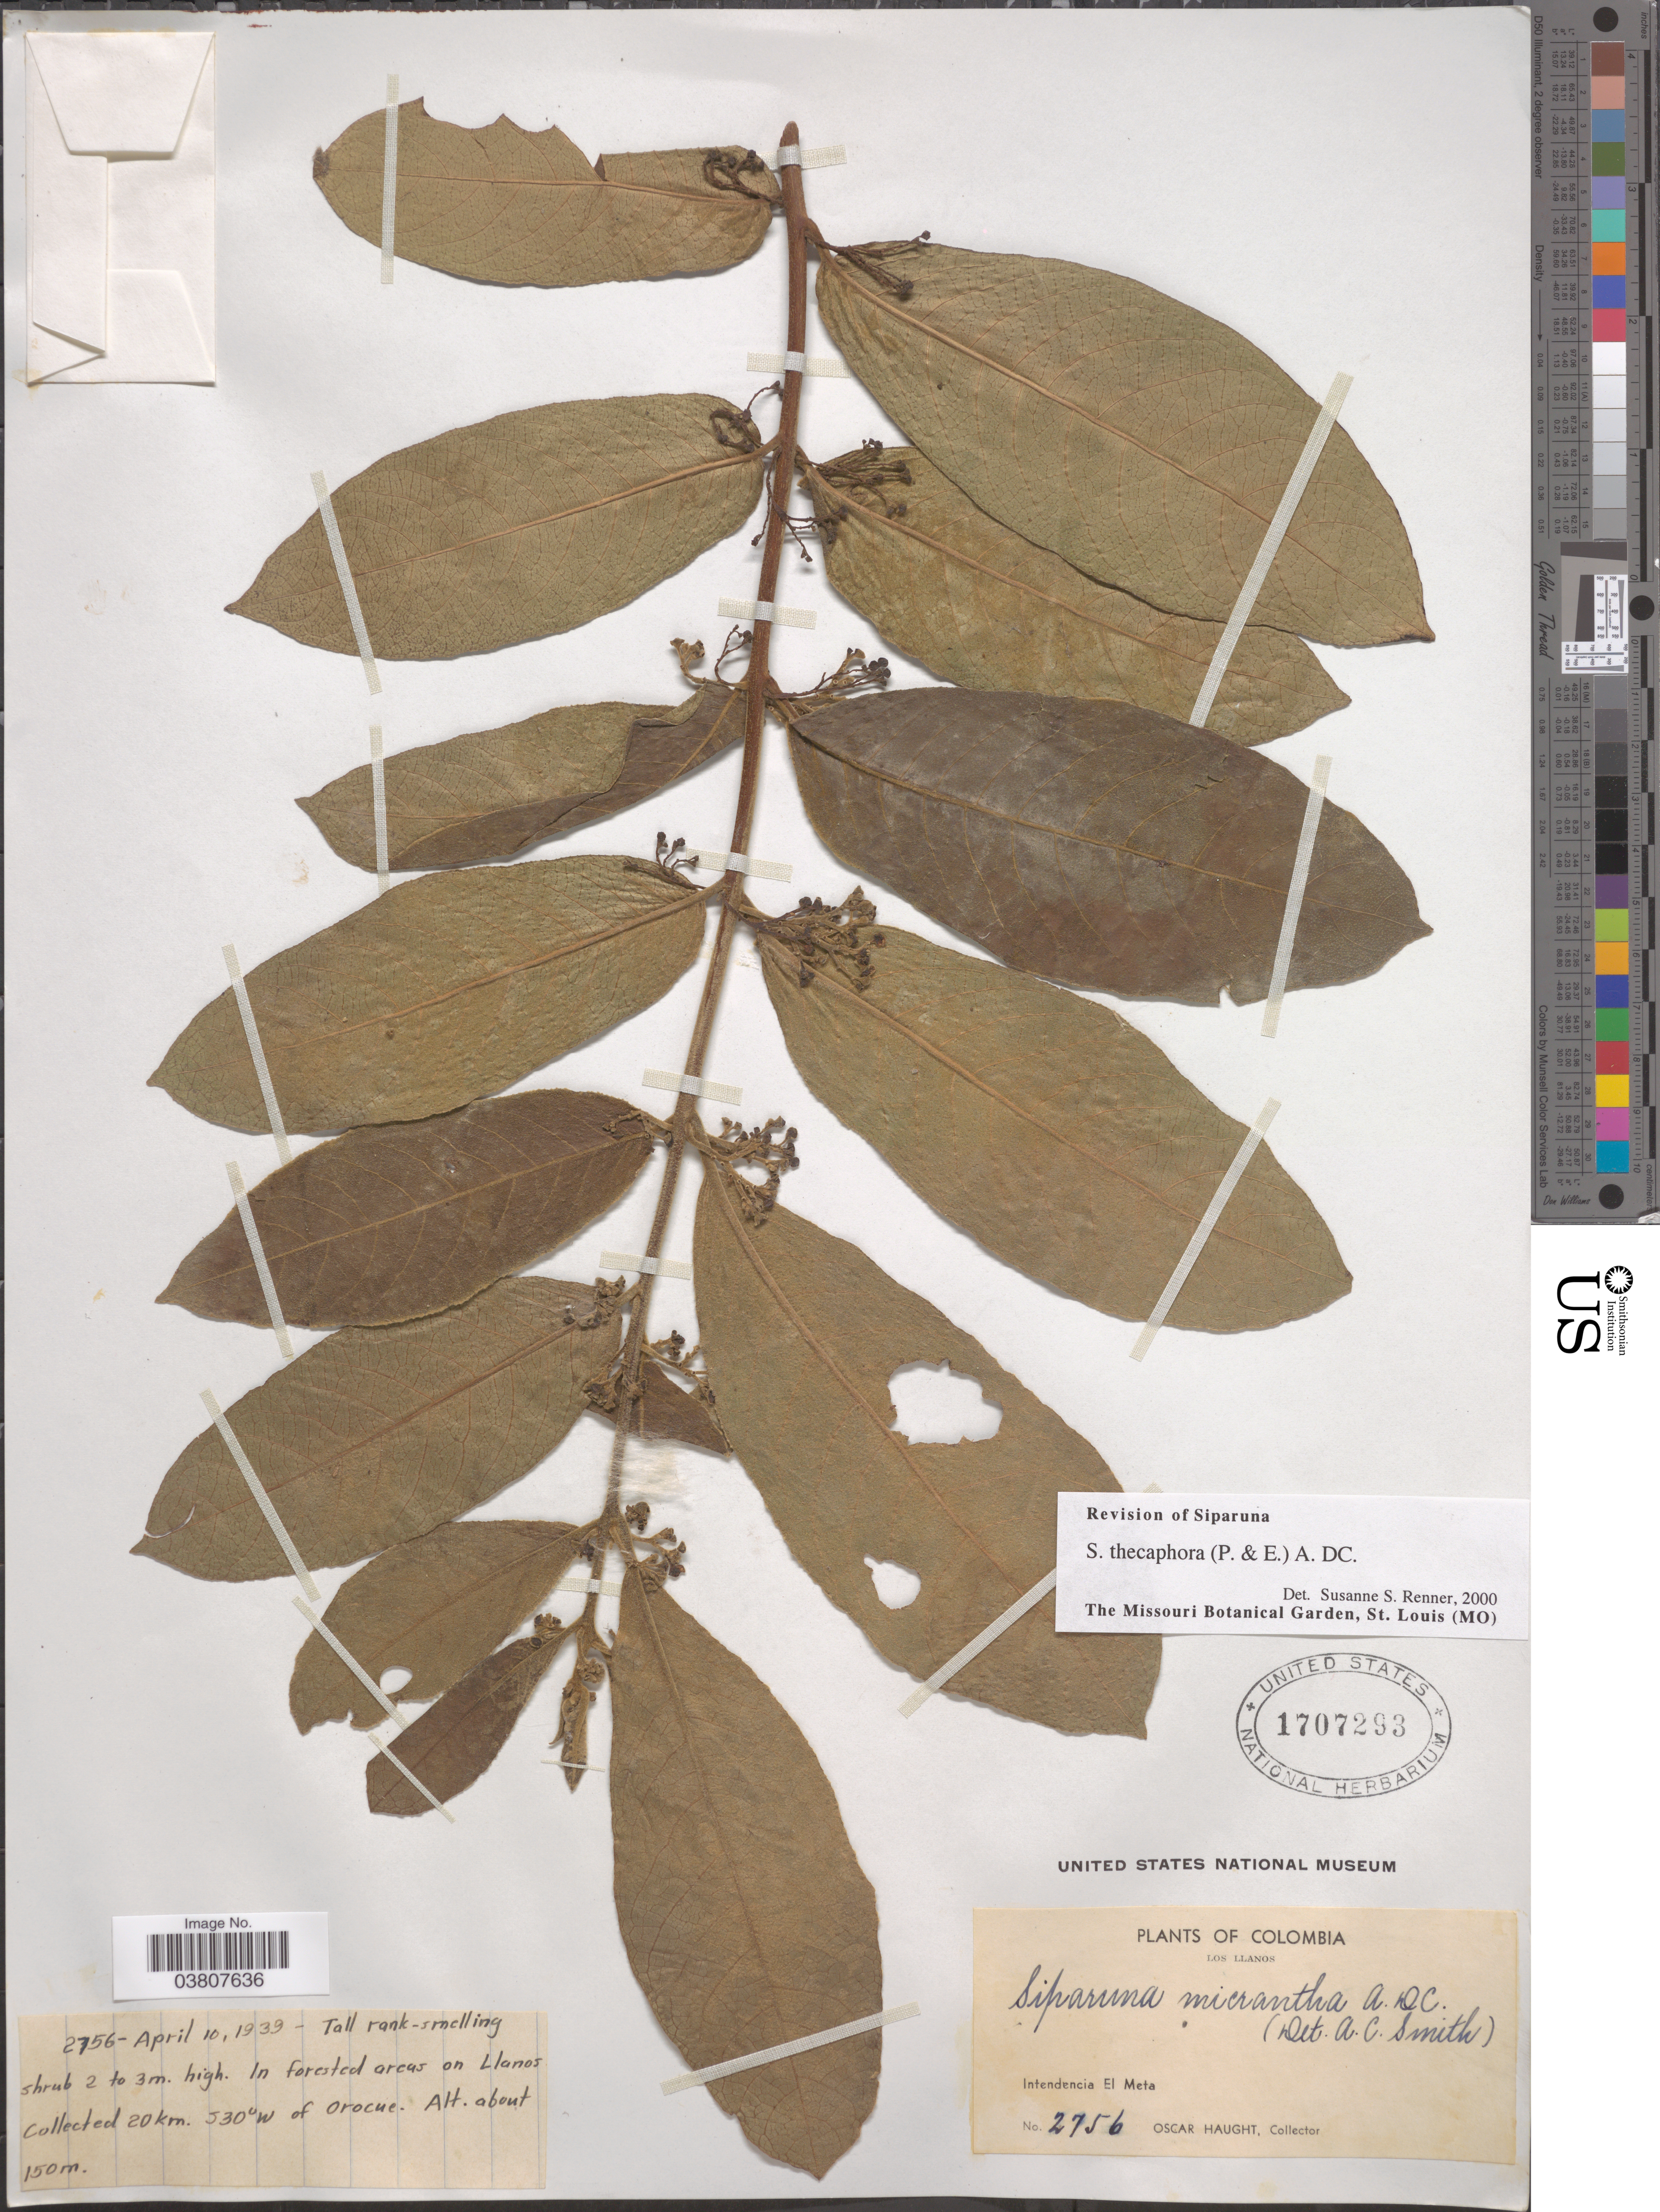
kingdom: Plantae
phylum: Tracheophyta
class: Magnoliopsida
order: Laurales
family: Siparunaceae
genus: Siparuna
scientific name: Siparuna thecaphora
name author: (Poepp. & Endl.) A. DC.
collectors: O. L. Haught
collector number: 2756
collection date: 1939-04-10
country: Colombia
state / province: Meta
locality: On Llanos. 20 km. of Orocue. Los Llanos. Intendencia El Meta.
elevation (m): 150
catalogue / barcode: US 1701293